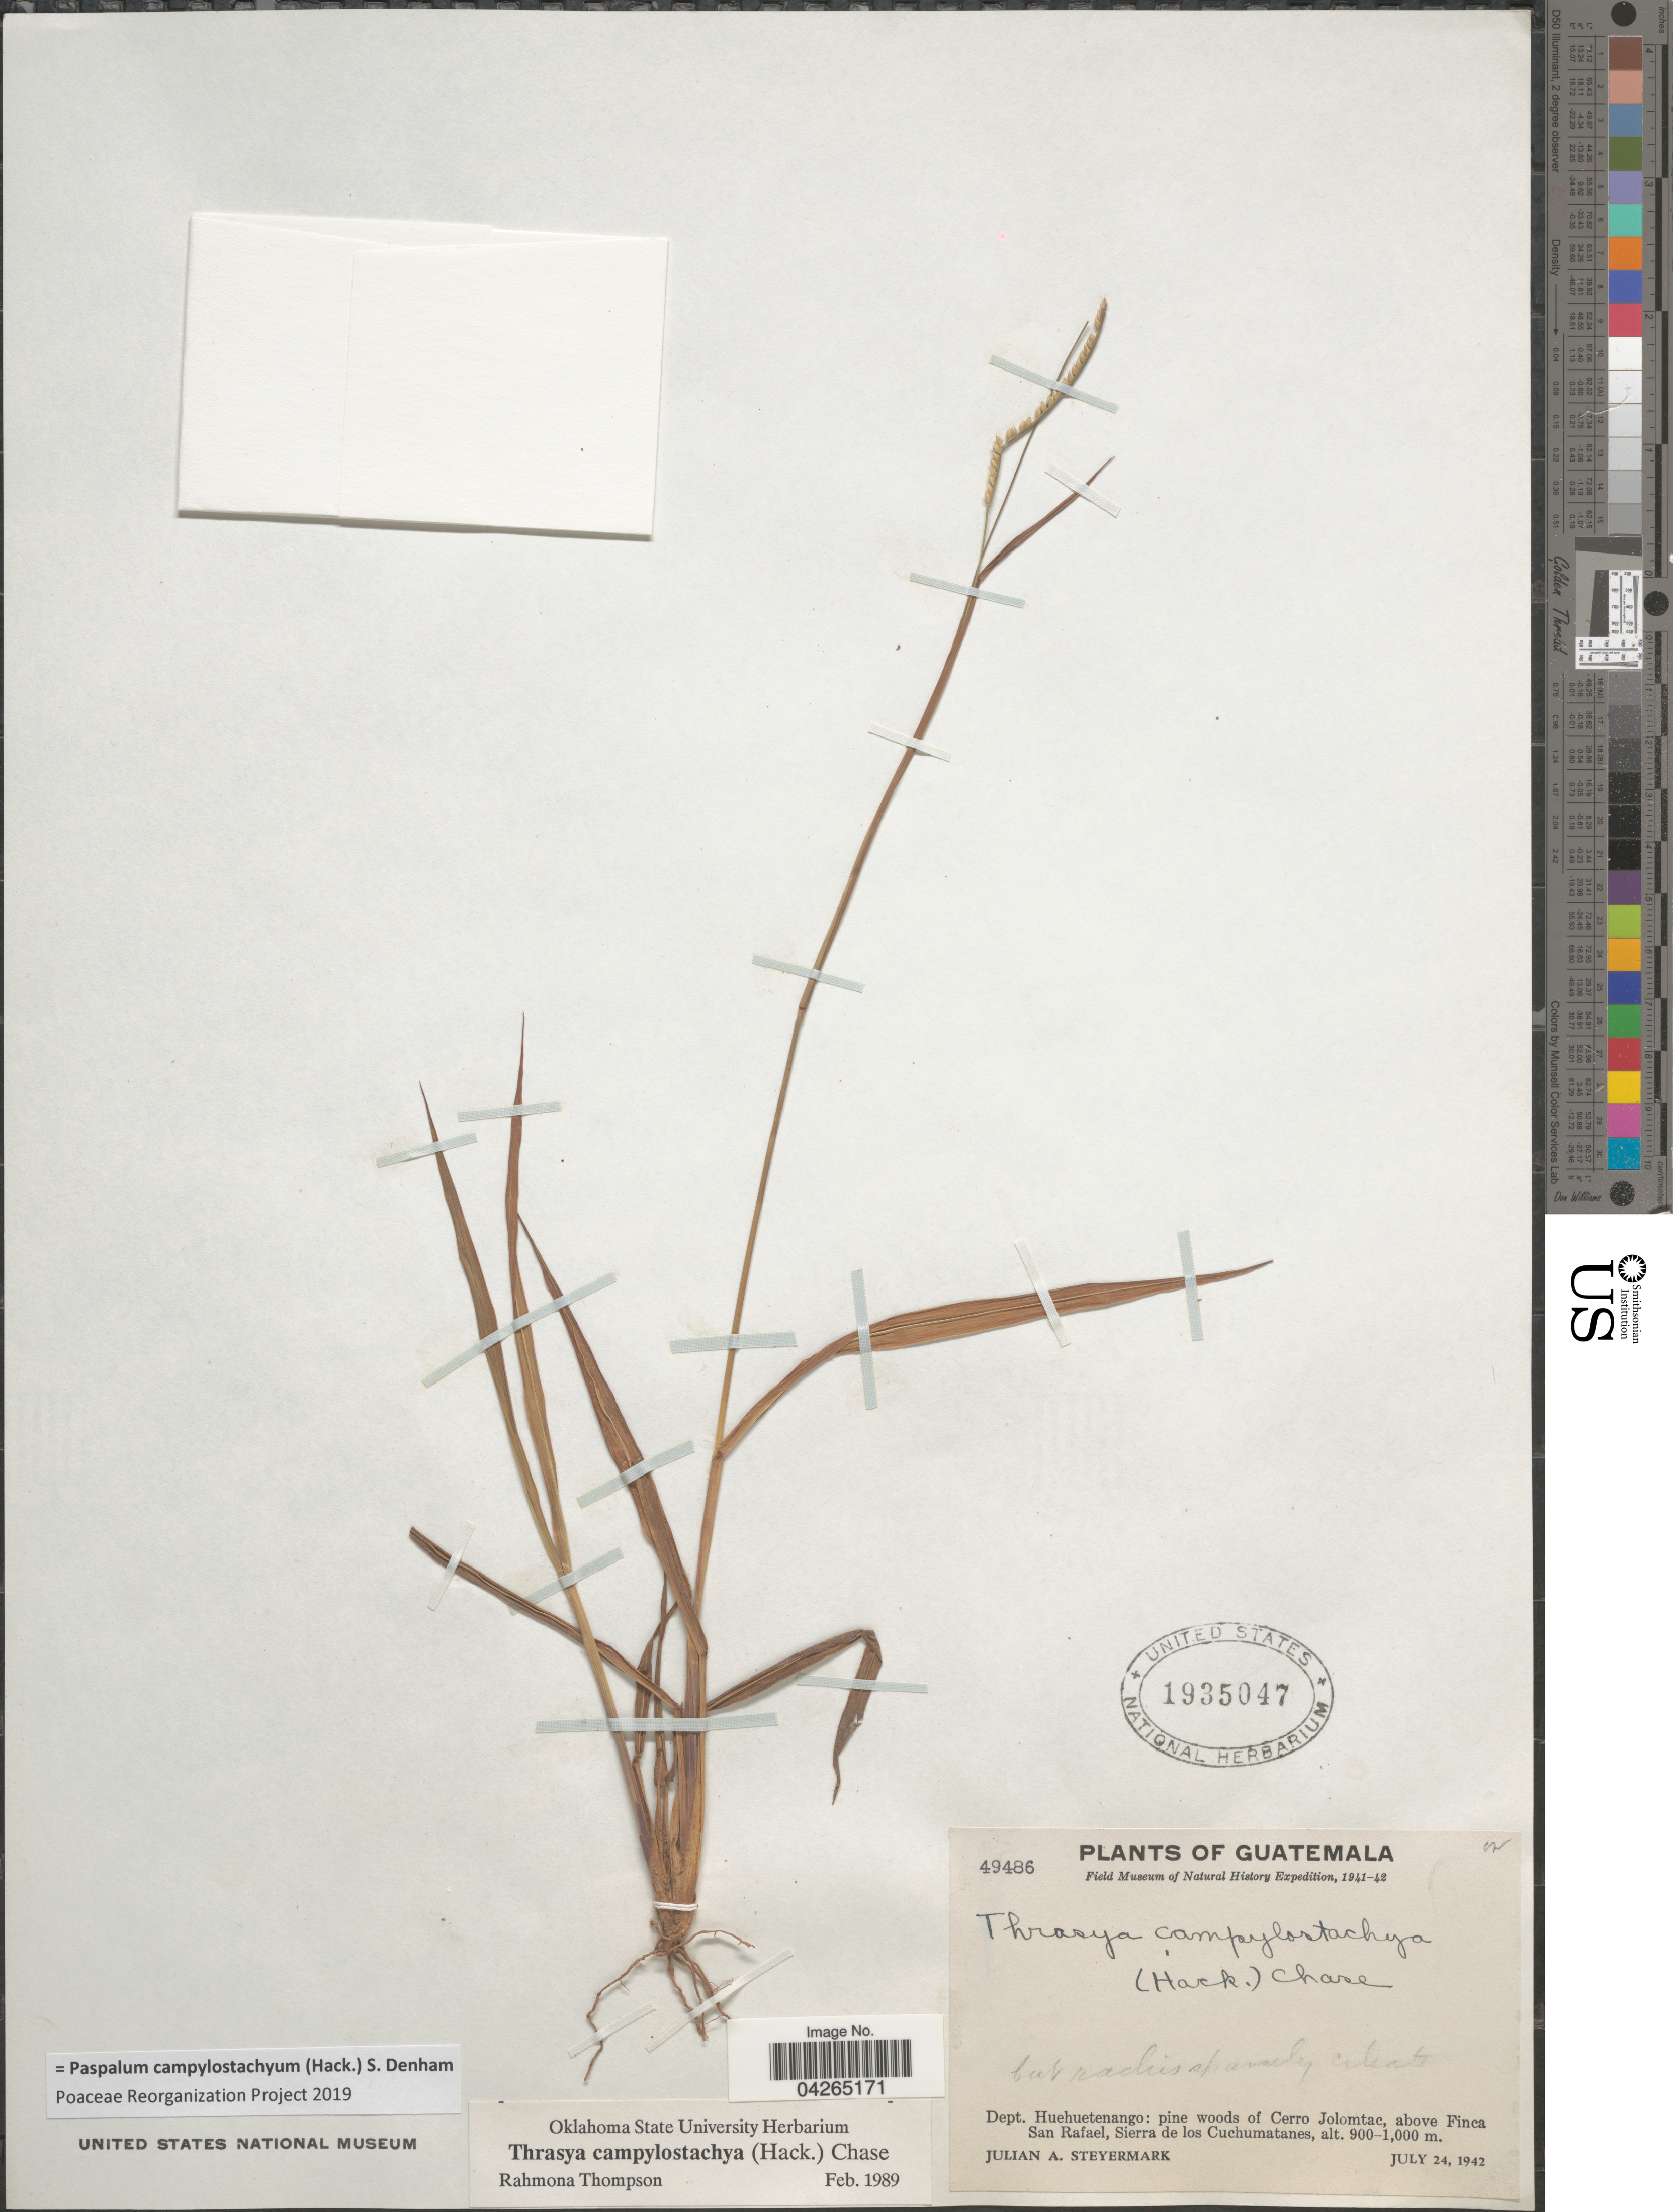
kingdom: Plantae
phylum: Tracheophyta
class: Liliopsida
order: Poales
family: Poaceae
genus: Paspalum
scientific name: Paspalum campylostachyum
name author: (Hack.) S. Denham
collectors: J. Steyermark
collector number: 49486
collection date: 1942-07-24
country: Guatemala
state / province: Huehuetenango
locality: Field Museum of Natural History Expedition, 1941-42. Dept. Huehuetenango: pine woods of Cerro Jolomtac, above Finca San Rafael, Sierra de los Cuchumatanes.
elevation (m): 900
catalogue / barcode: US 1935047